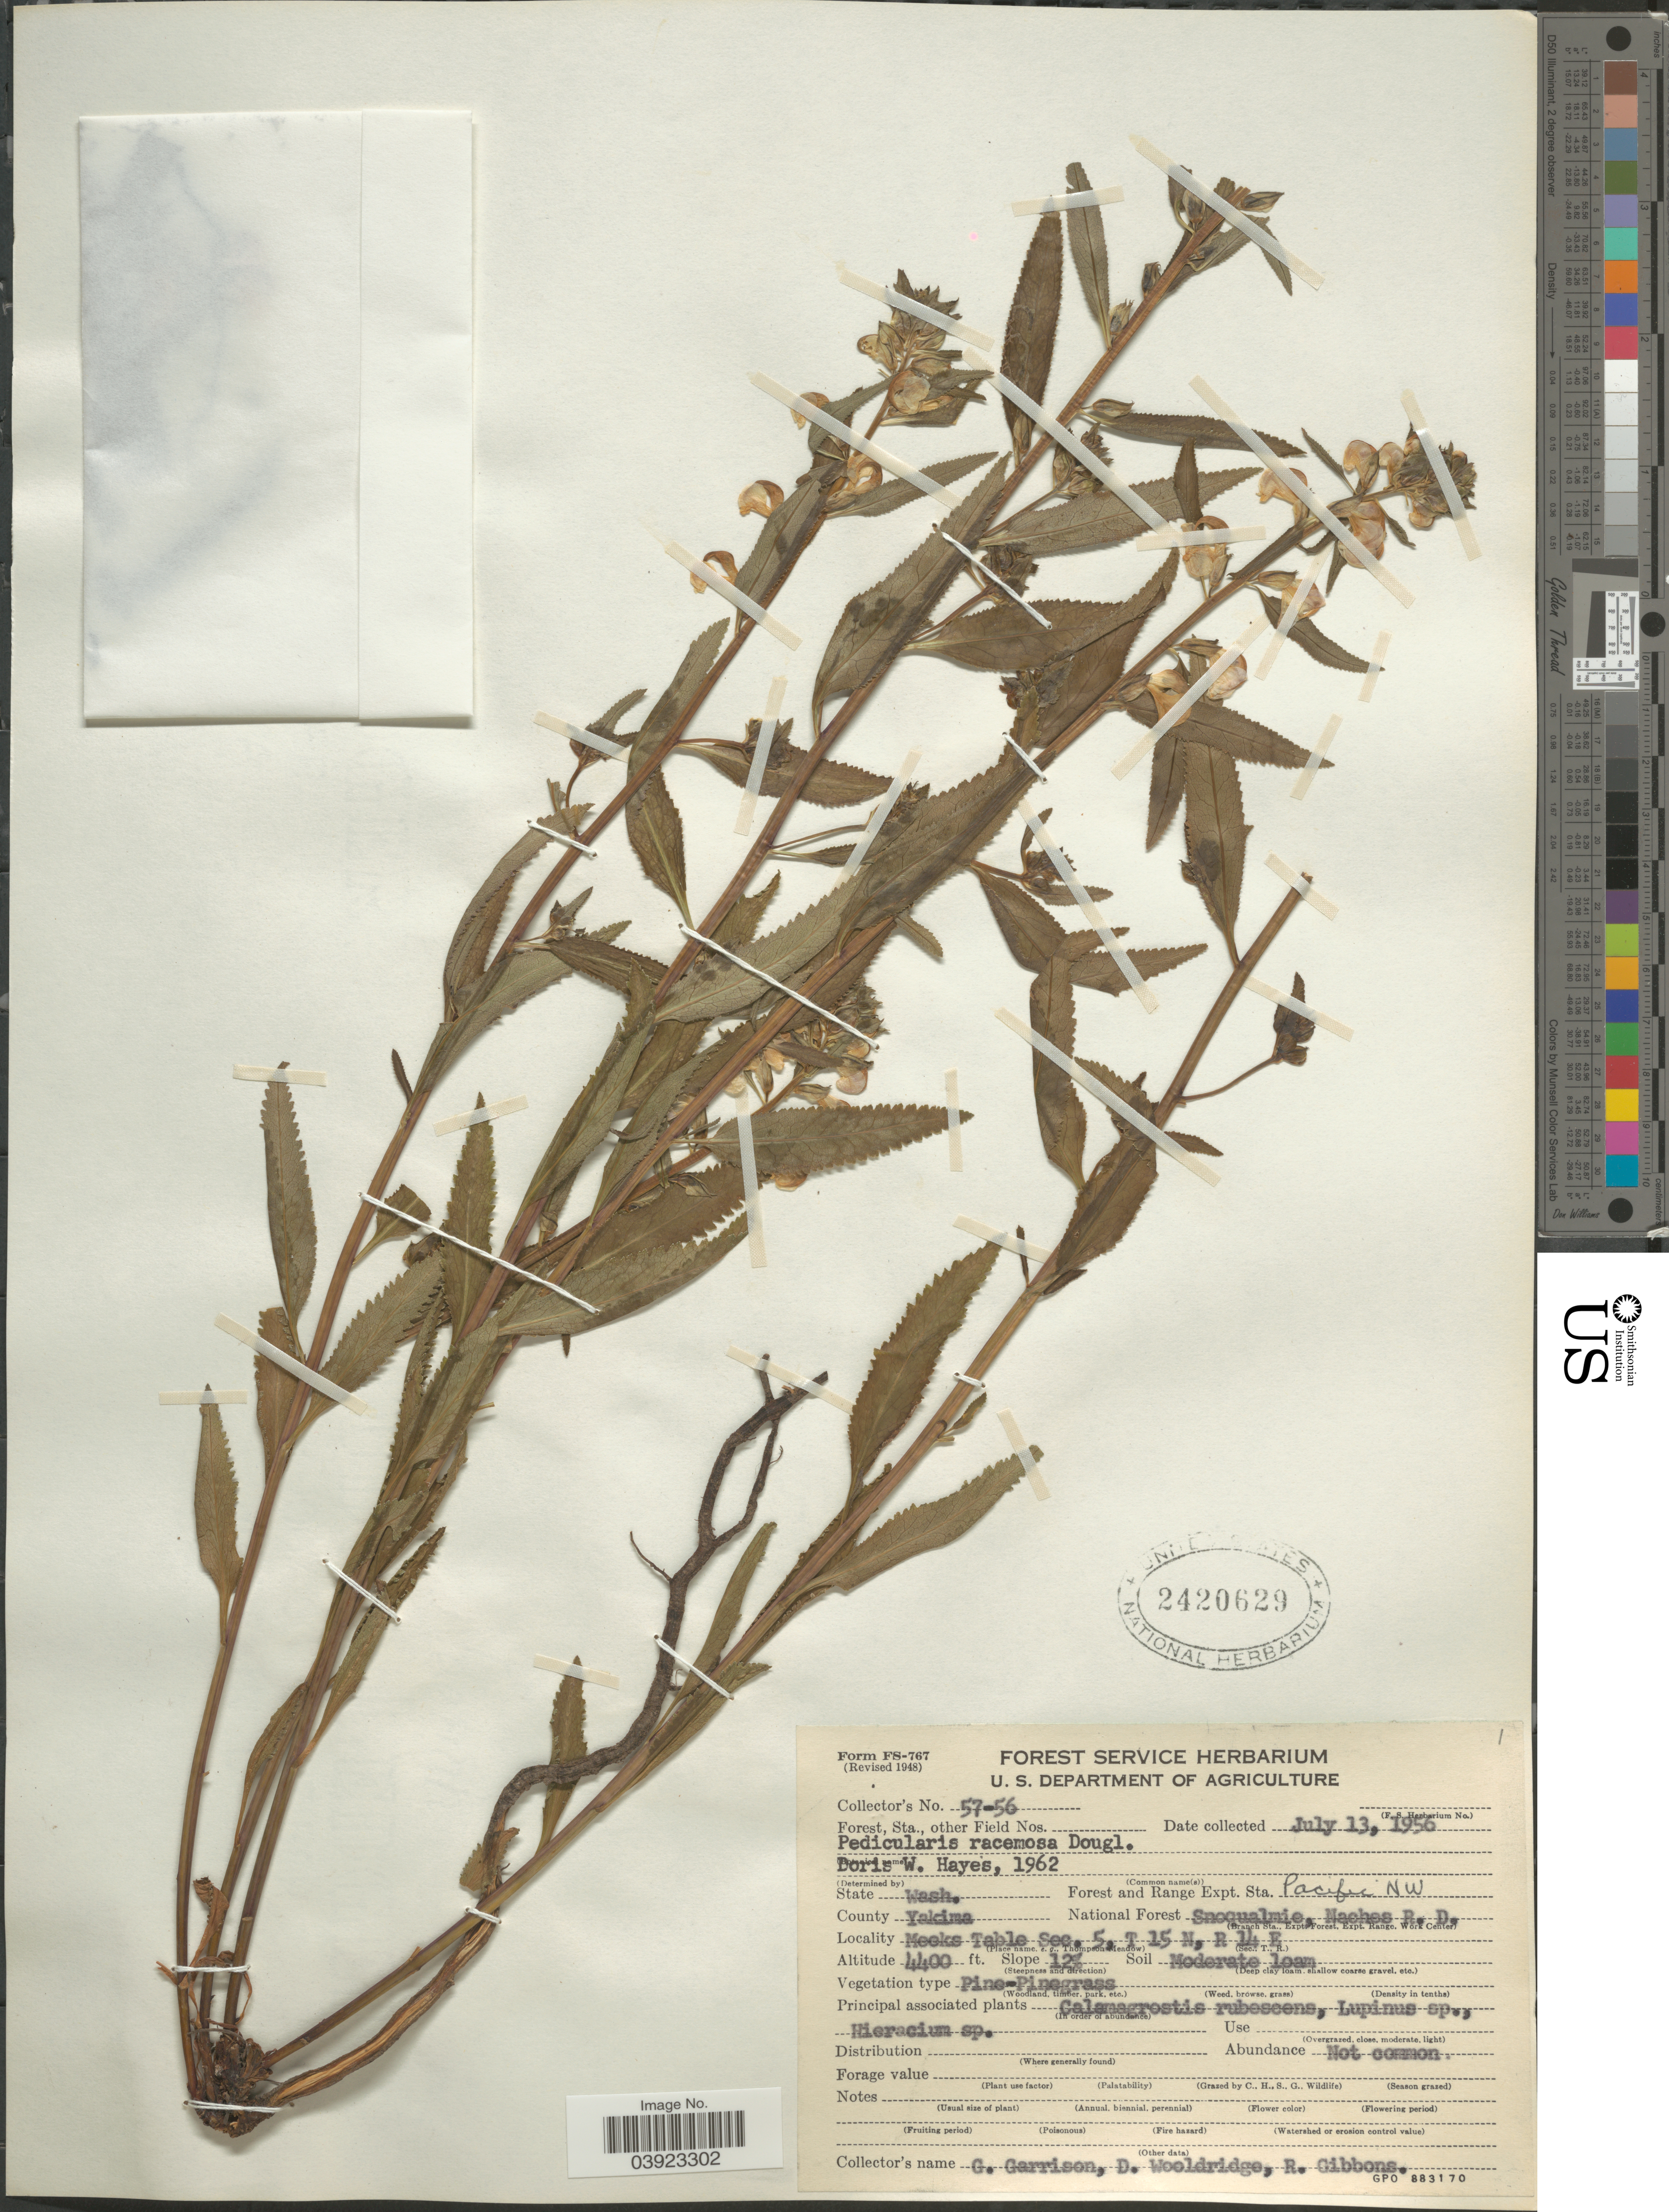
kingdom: Plantae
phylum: Tracheophyta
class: Magnoliopsida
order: Lamiales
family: Orobanchaceae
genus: Pedicularis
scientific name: Pedicularis racemosa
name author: Douglas ex Benth.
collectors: G. Garrison, D. Wooldridge & R. Gibbons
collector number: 57-56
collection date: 1956-07-13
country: United States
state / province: Washington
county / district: Yakima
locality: Forest and Range Expt. Sta. Pacific NW. County Yakima. National Forest Snoqualmie, Naches R. D. Meeks Table Sec. 5, T 15 N, R 14 E. Slope 12%.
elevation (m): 1341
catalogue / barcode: US 2420629